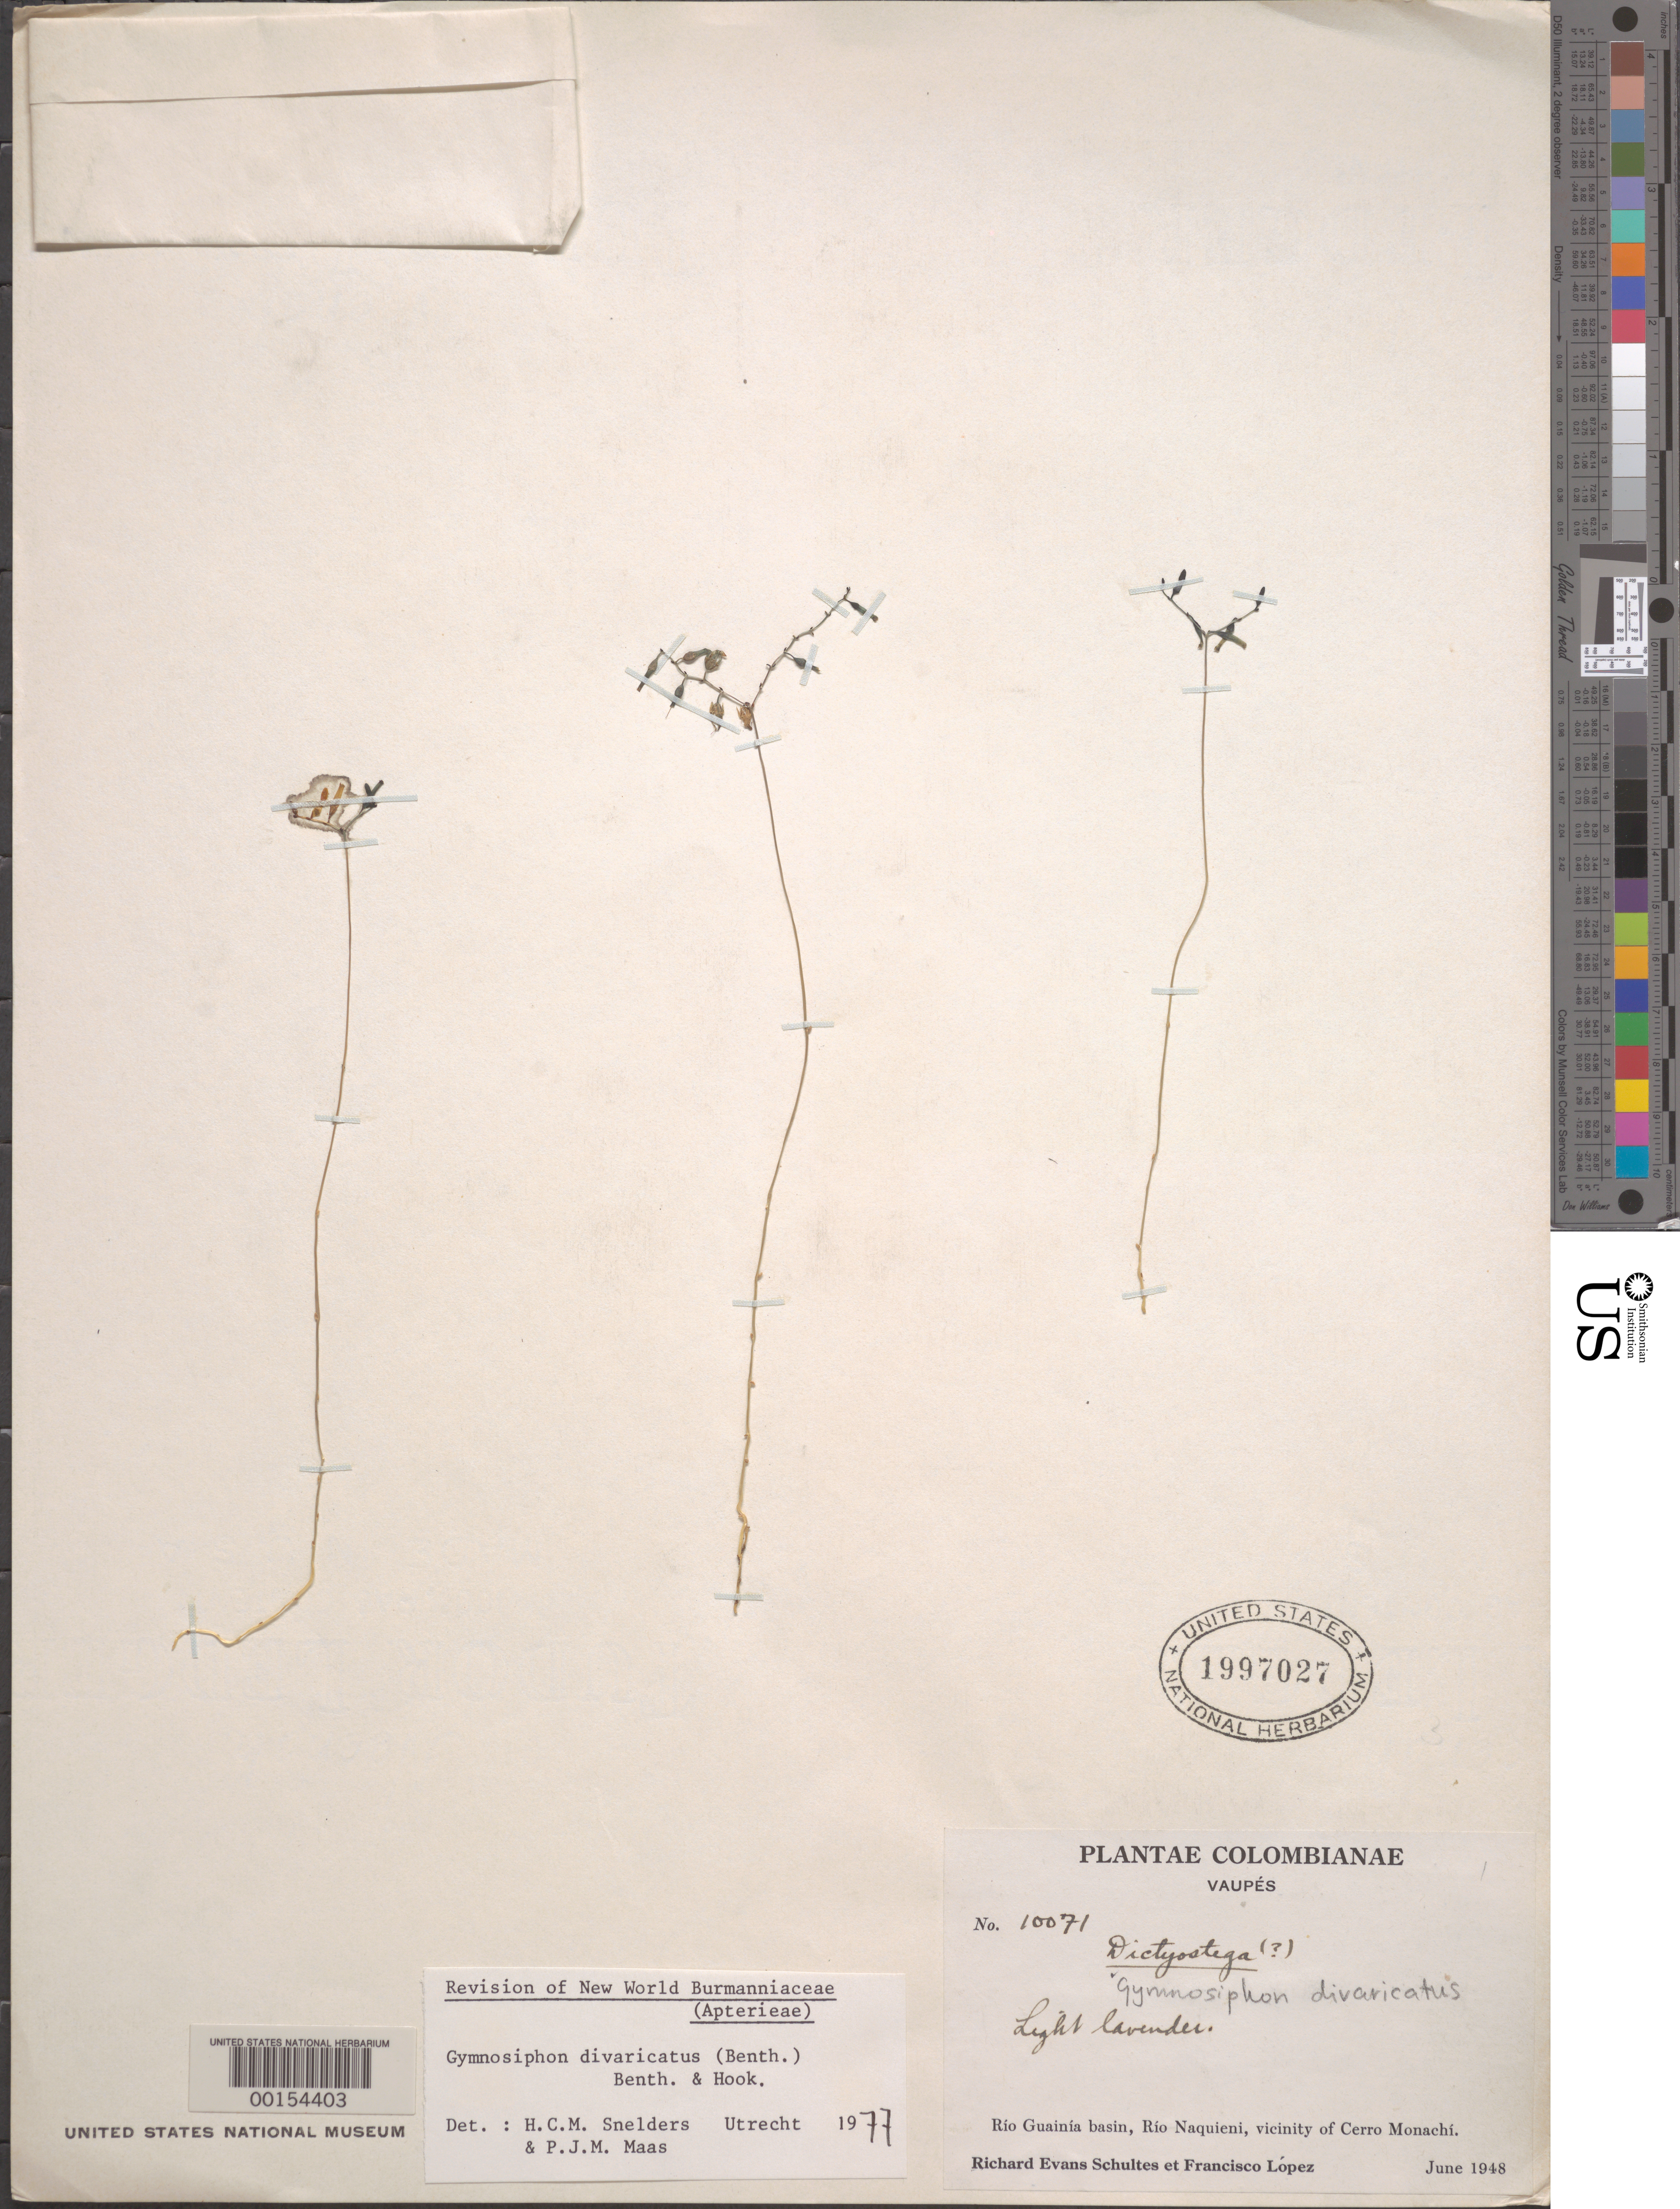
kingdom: Plantae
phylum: Tracheophyta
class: Liliopsida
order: Dioscoreales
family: Burmanniaceae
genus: Gymnosiphon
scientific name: Gymnosiphon divaricatus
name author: (Benth.) Benth. & Hook. f.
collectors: R. E. Schultes & F. Lopéz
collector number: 10071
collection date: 1948-06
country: Colombia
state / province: Vaupés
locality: Río Guainía, Río Naquieni, vicinity of Cerro Monachí.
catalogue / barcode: US 1997027